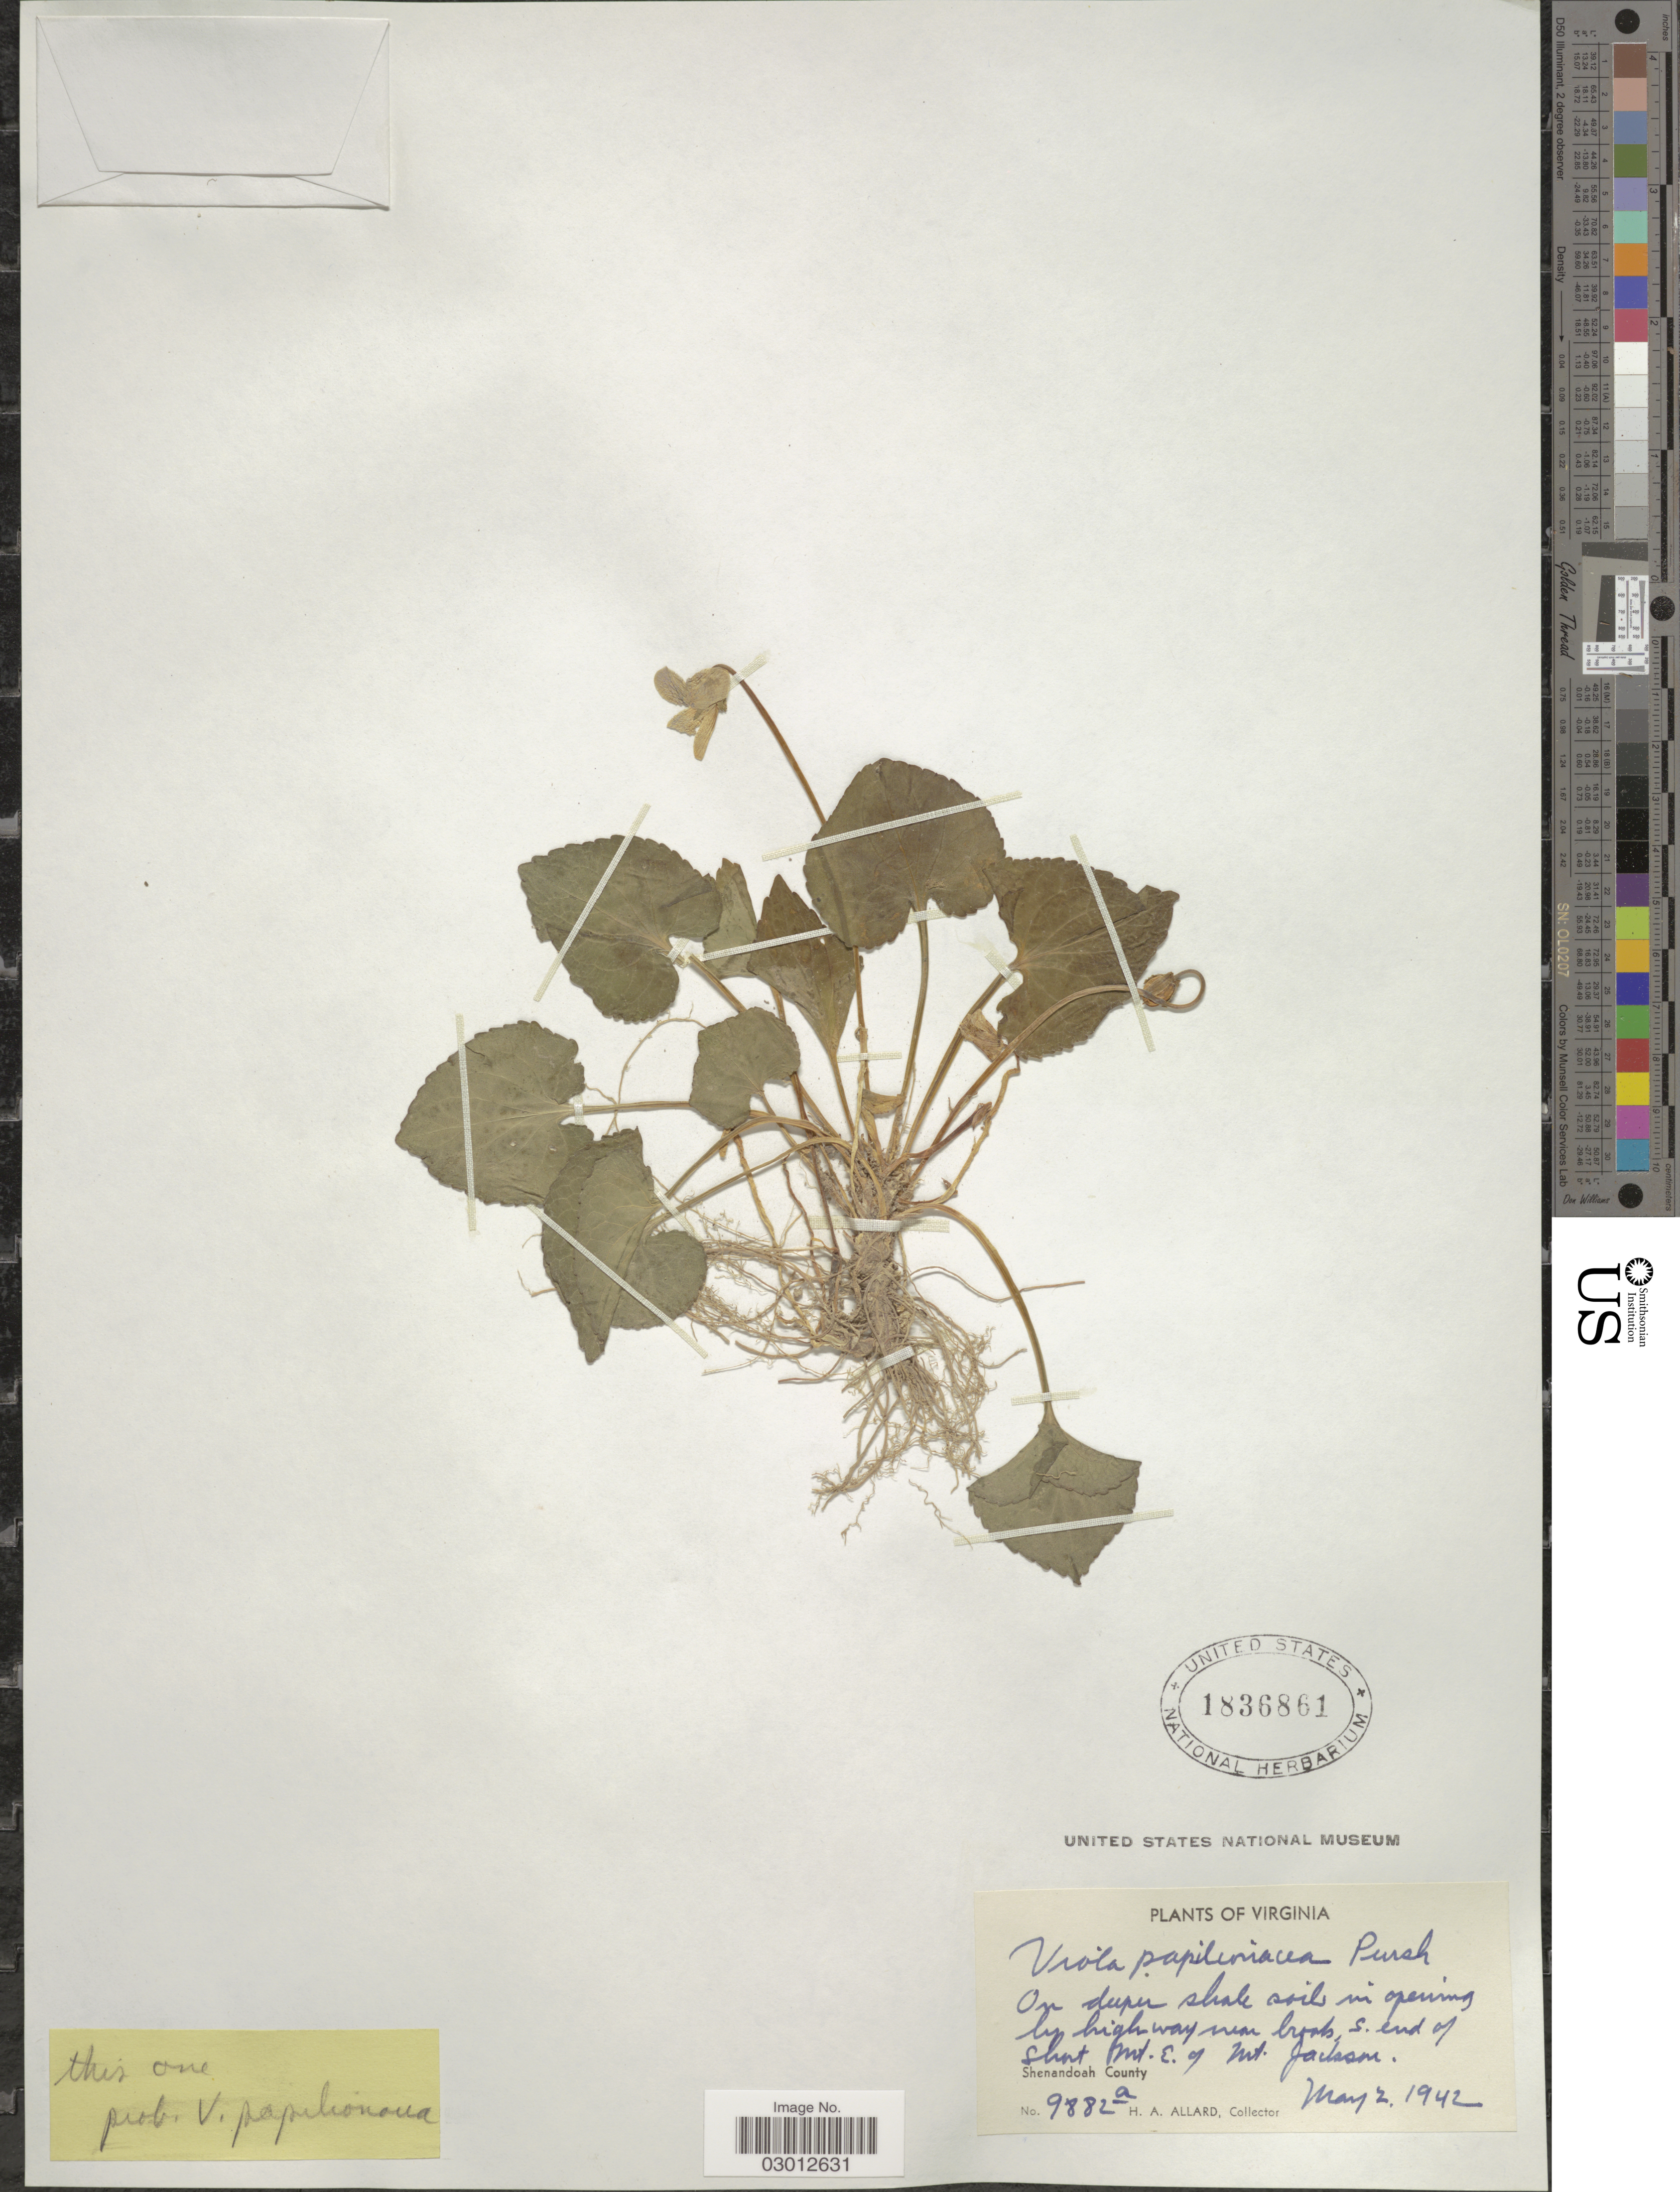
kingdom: Plantae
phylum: Tracheophyta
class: Magnoliopsida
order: Malpighiales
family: Violaceae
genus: Viola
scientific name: Viola papilionacea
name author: Pursh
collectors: H. A. Allard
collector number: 9882a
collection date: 1942-05-02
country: United States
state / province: Virginia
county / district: Shenandoah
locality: On deeper shale soils in opening by highway near brook, S. end of Short Mt., E. of Mt. Jackson, Shenandoah County.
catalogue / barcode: US 1836861